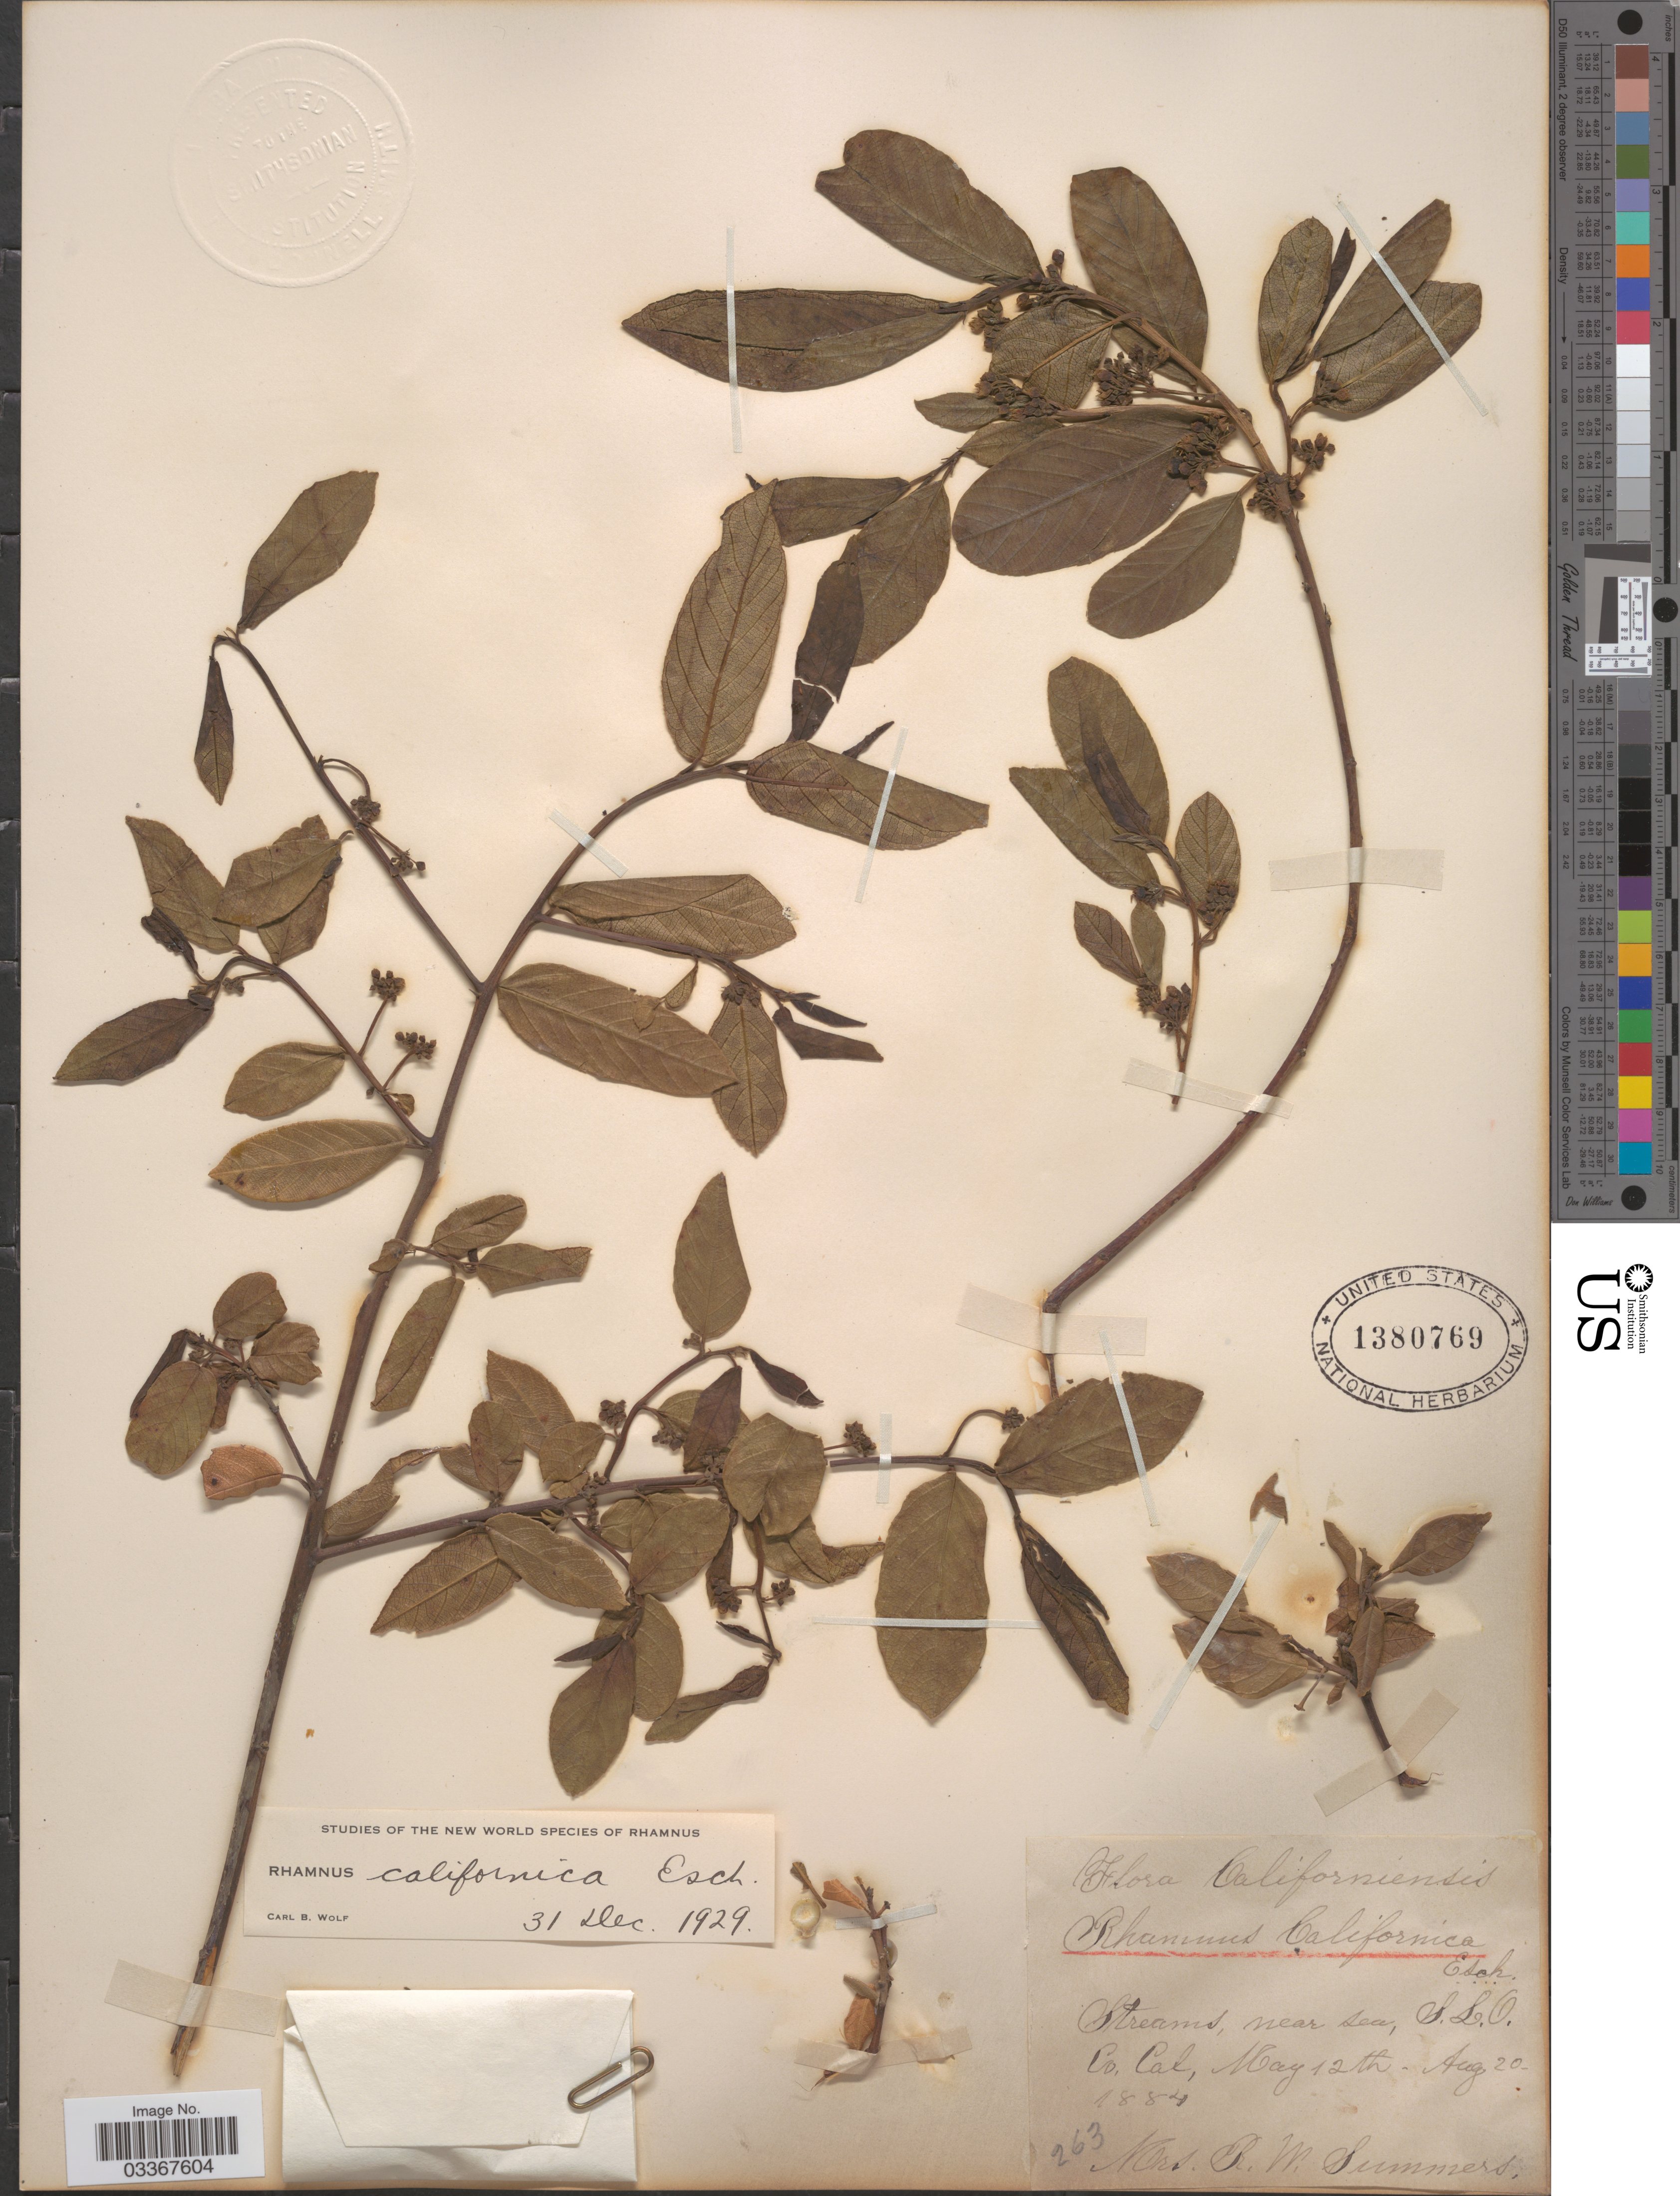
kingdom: Plantae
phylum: Tracheophyta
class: Magnoliopsida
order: Rosales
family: Rhamnaceae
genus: Frangula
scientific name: Frangula californica subsp. californica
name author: (Eschsch.) A. Gray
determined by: Strong, Mark T., (BOT), Smithsonian Institution - National Museum of Natural History (UNITED STATES)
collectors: R. Summers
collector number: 263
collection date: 1884-05-12/1884-08-20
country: United States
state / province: California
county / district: San Luis Obispo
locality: Streams, near sea, S.L.O. Co.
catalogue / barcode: US 1380769